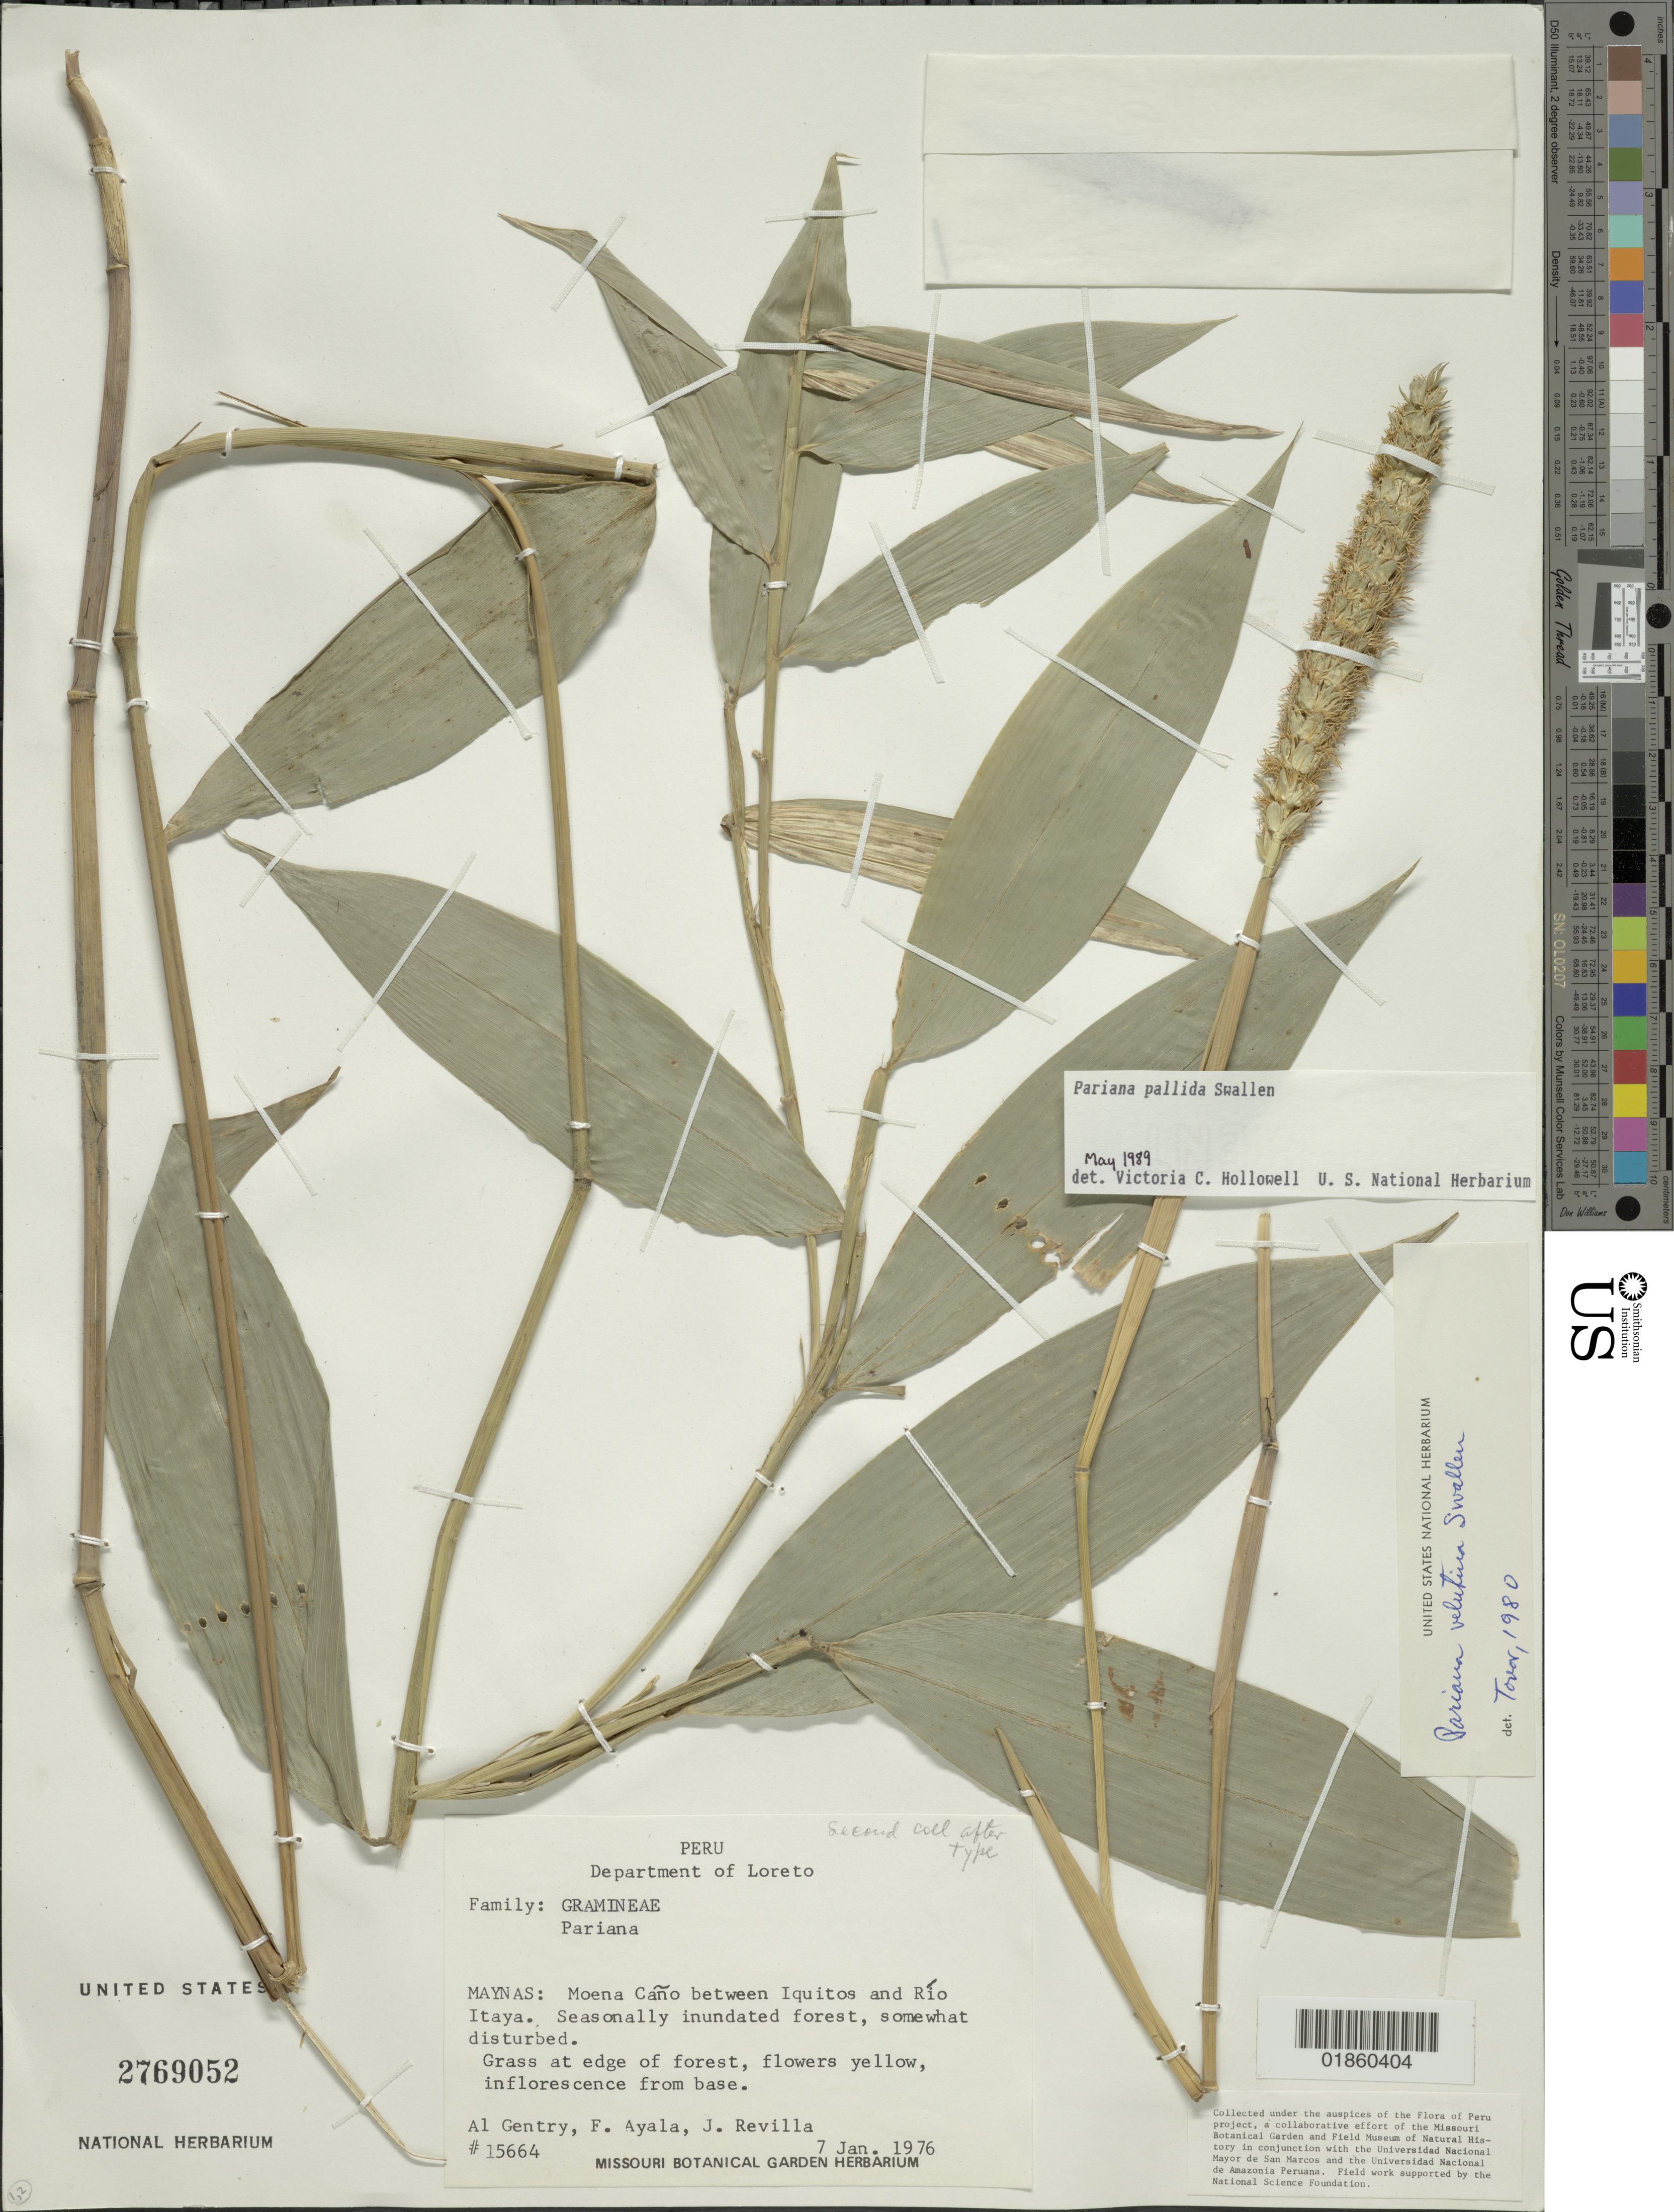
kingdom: Plantae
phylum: Tracheophyta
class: Liliopsida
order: Poales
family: Poaceae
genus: Pariana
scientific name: Pariana pallida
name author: Swallen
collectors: A. H. Gentry, F. Ayala F. & J. Revilla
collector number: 15664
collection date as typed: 07 Jan 1976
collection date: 1976-01-07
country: Peru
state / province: Loreto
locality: Prov. Maynas; Moena Cano between Iquitos and Rio Itaya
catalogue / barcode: US 2769052